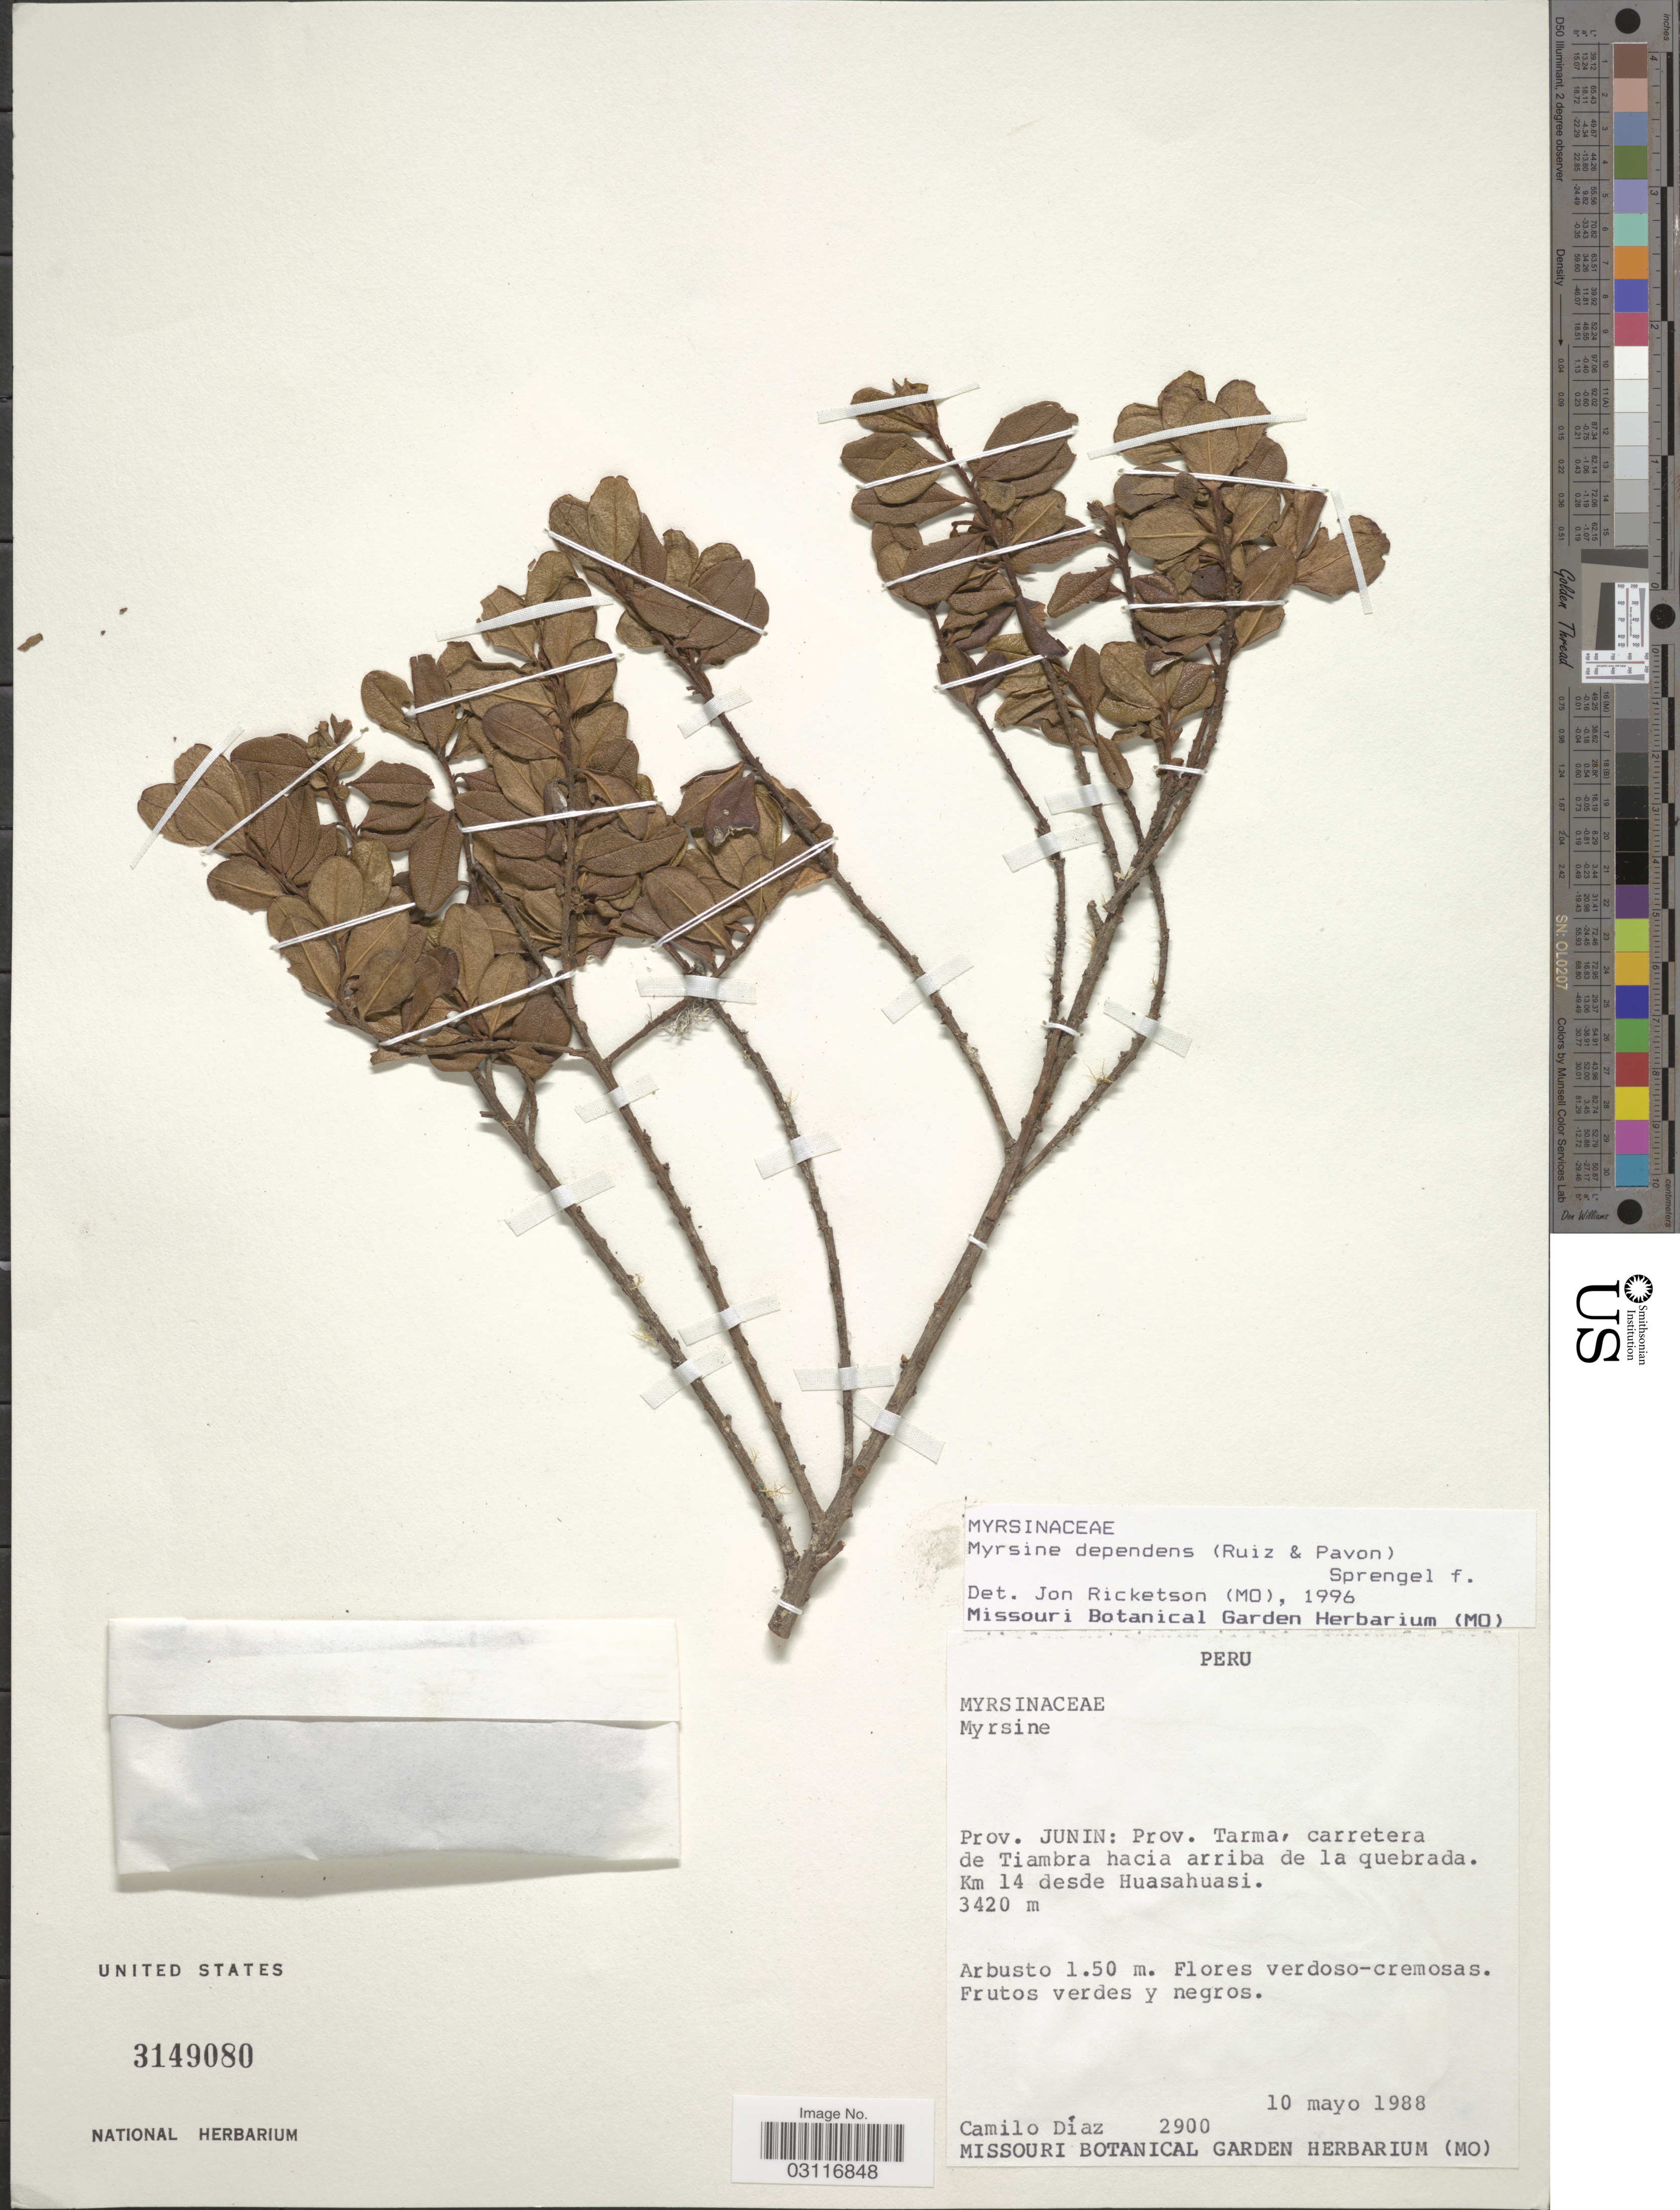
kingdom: Plantae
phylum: Tracheophyta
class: Magnoliopsida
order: Ericales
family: Primulaceae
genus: Myrsine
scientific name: Myrsine dependens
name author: (Ruiz & Pav.) Spreng.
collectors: C. Díaz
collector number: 2900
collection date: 1988-05-10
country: Peru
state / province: Junín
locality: Prov. Tarma, carretera de Tiambra hacia arriba de la quebrada. Km 14 desde Huasahuasi.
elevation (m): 3420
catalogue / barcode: US 3149080